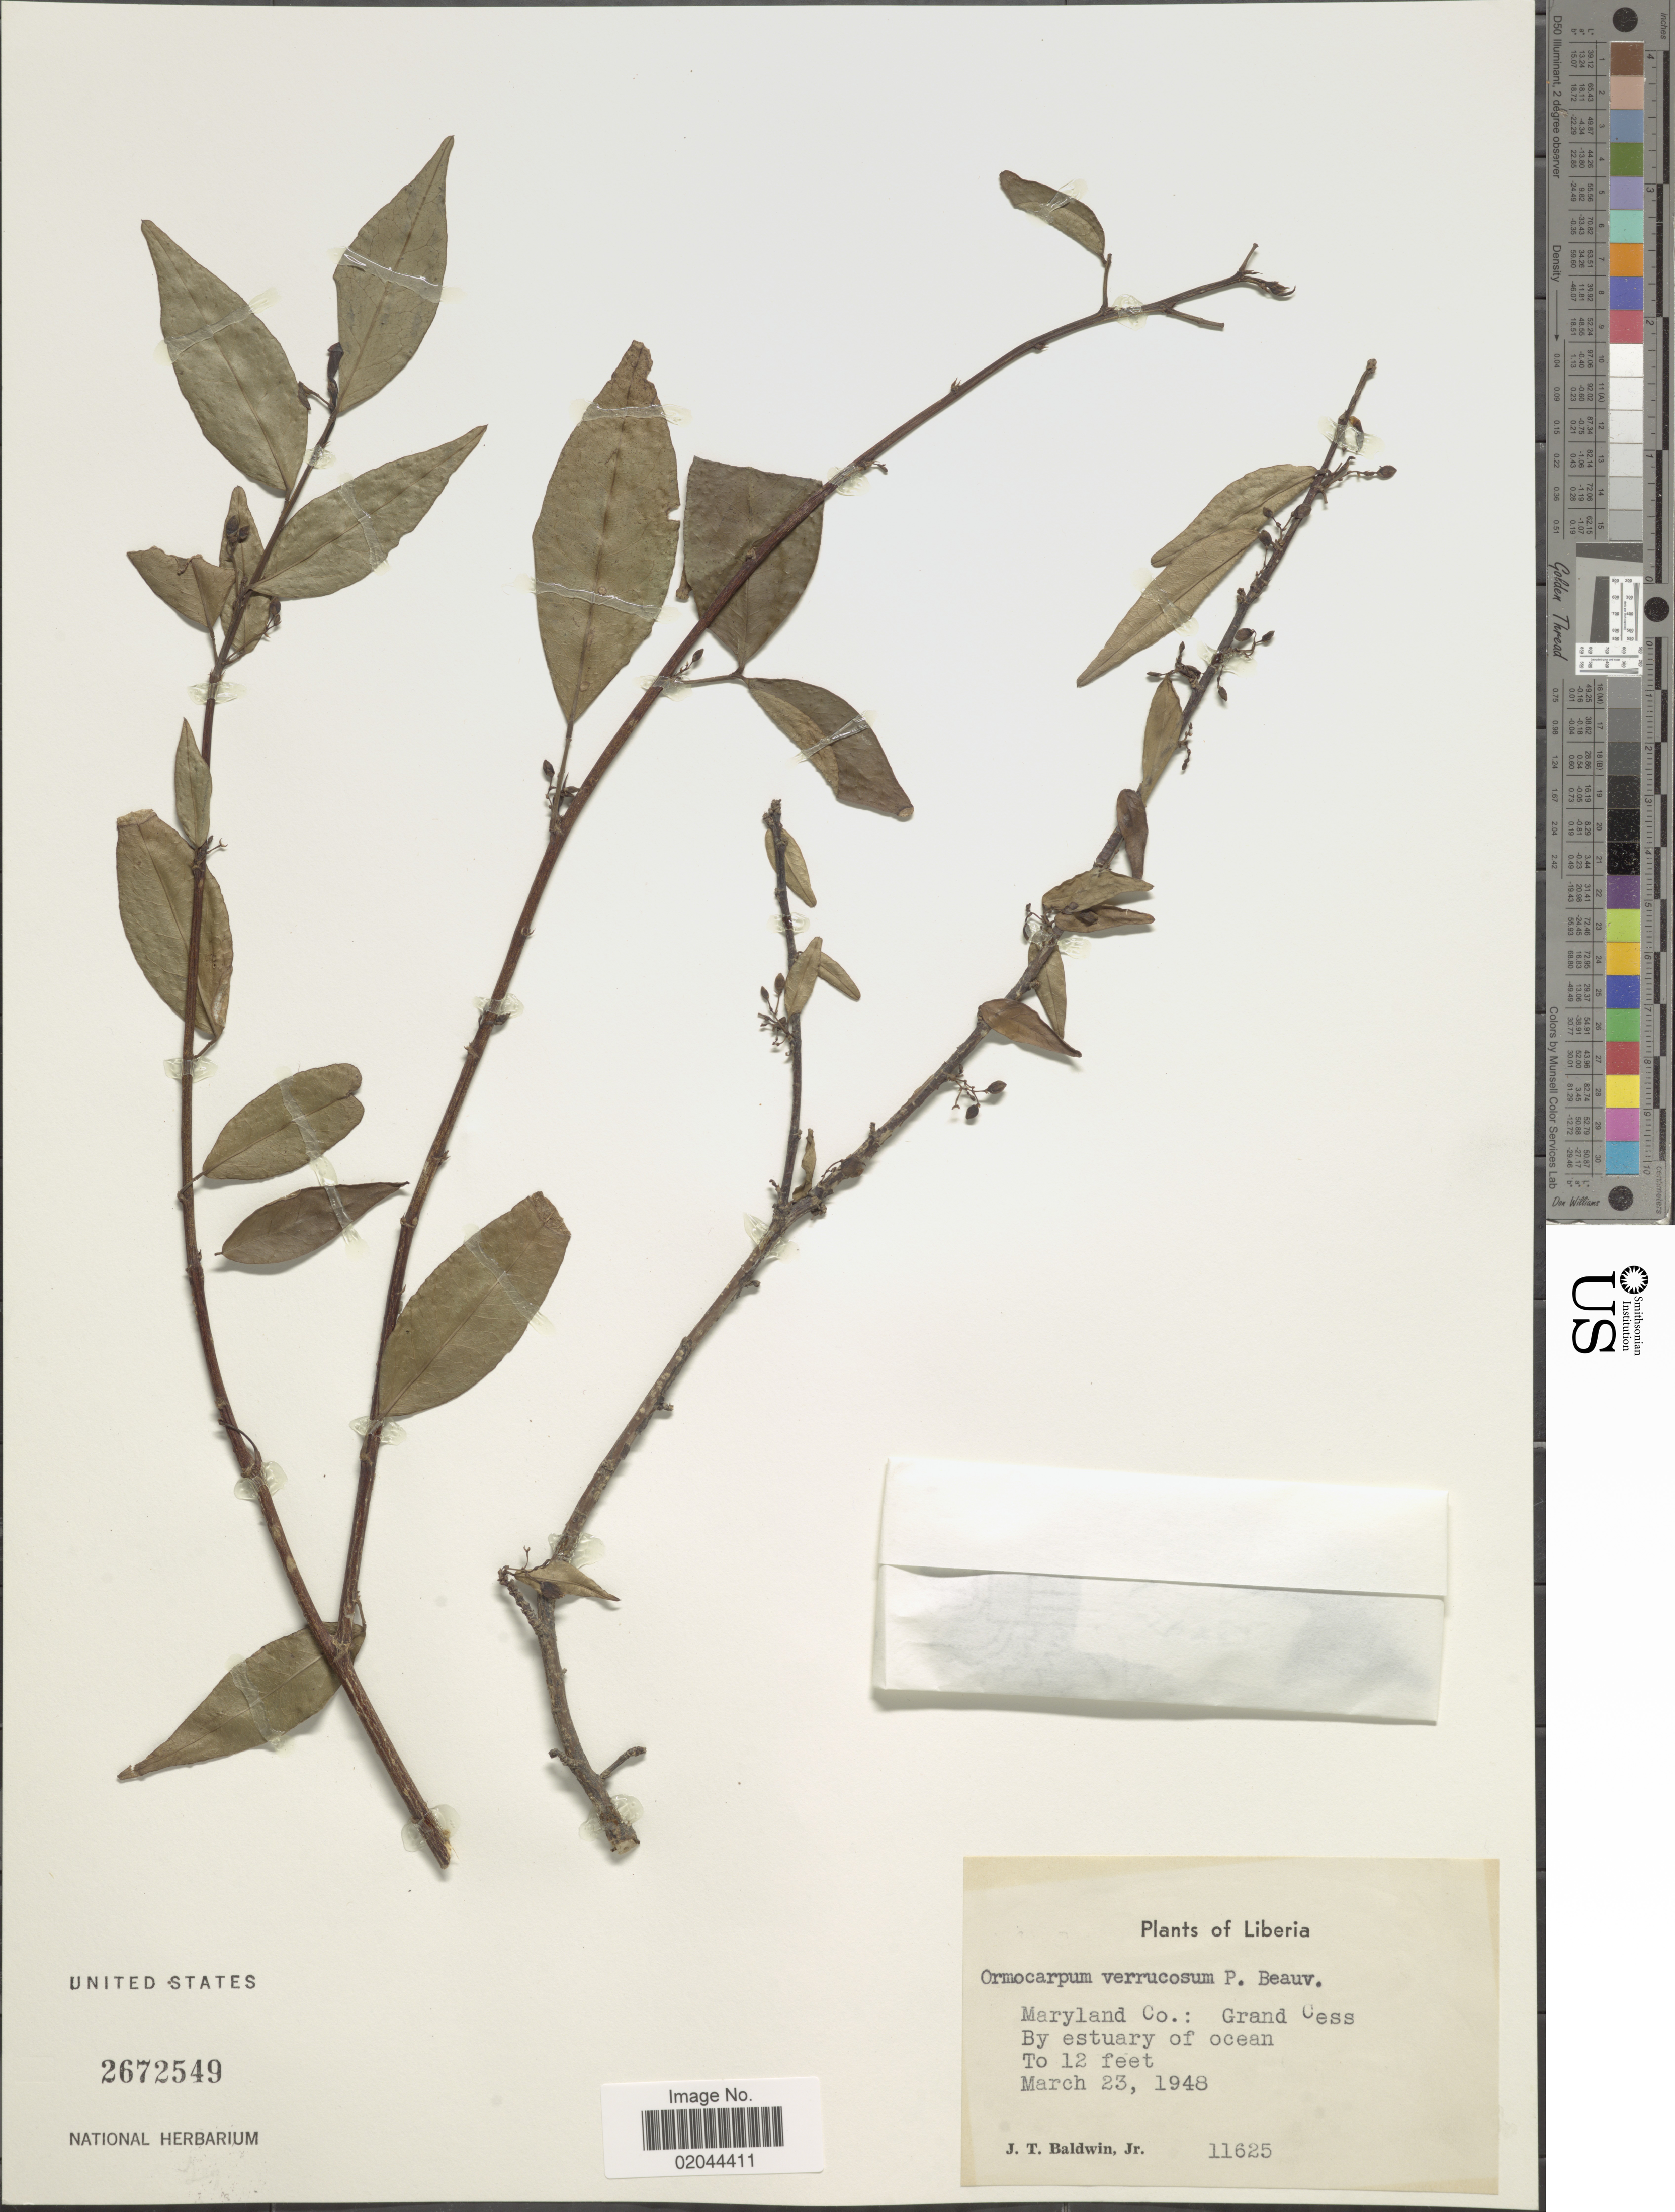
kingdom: Plantae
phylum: Tracheophyta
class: Magnoliopsida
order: Fabales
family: Fabaceae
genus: Ormocarpum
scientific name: Ormocarpum verrucosum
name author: P. Beauv.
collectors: J. T. Baldwin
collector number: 11625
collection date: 1948-03-23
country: Liberia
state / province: Maryland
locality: Maryland Co: Grand Cess, by estuary of ocean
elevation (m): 4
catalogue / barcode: US 2672549